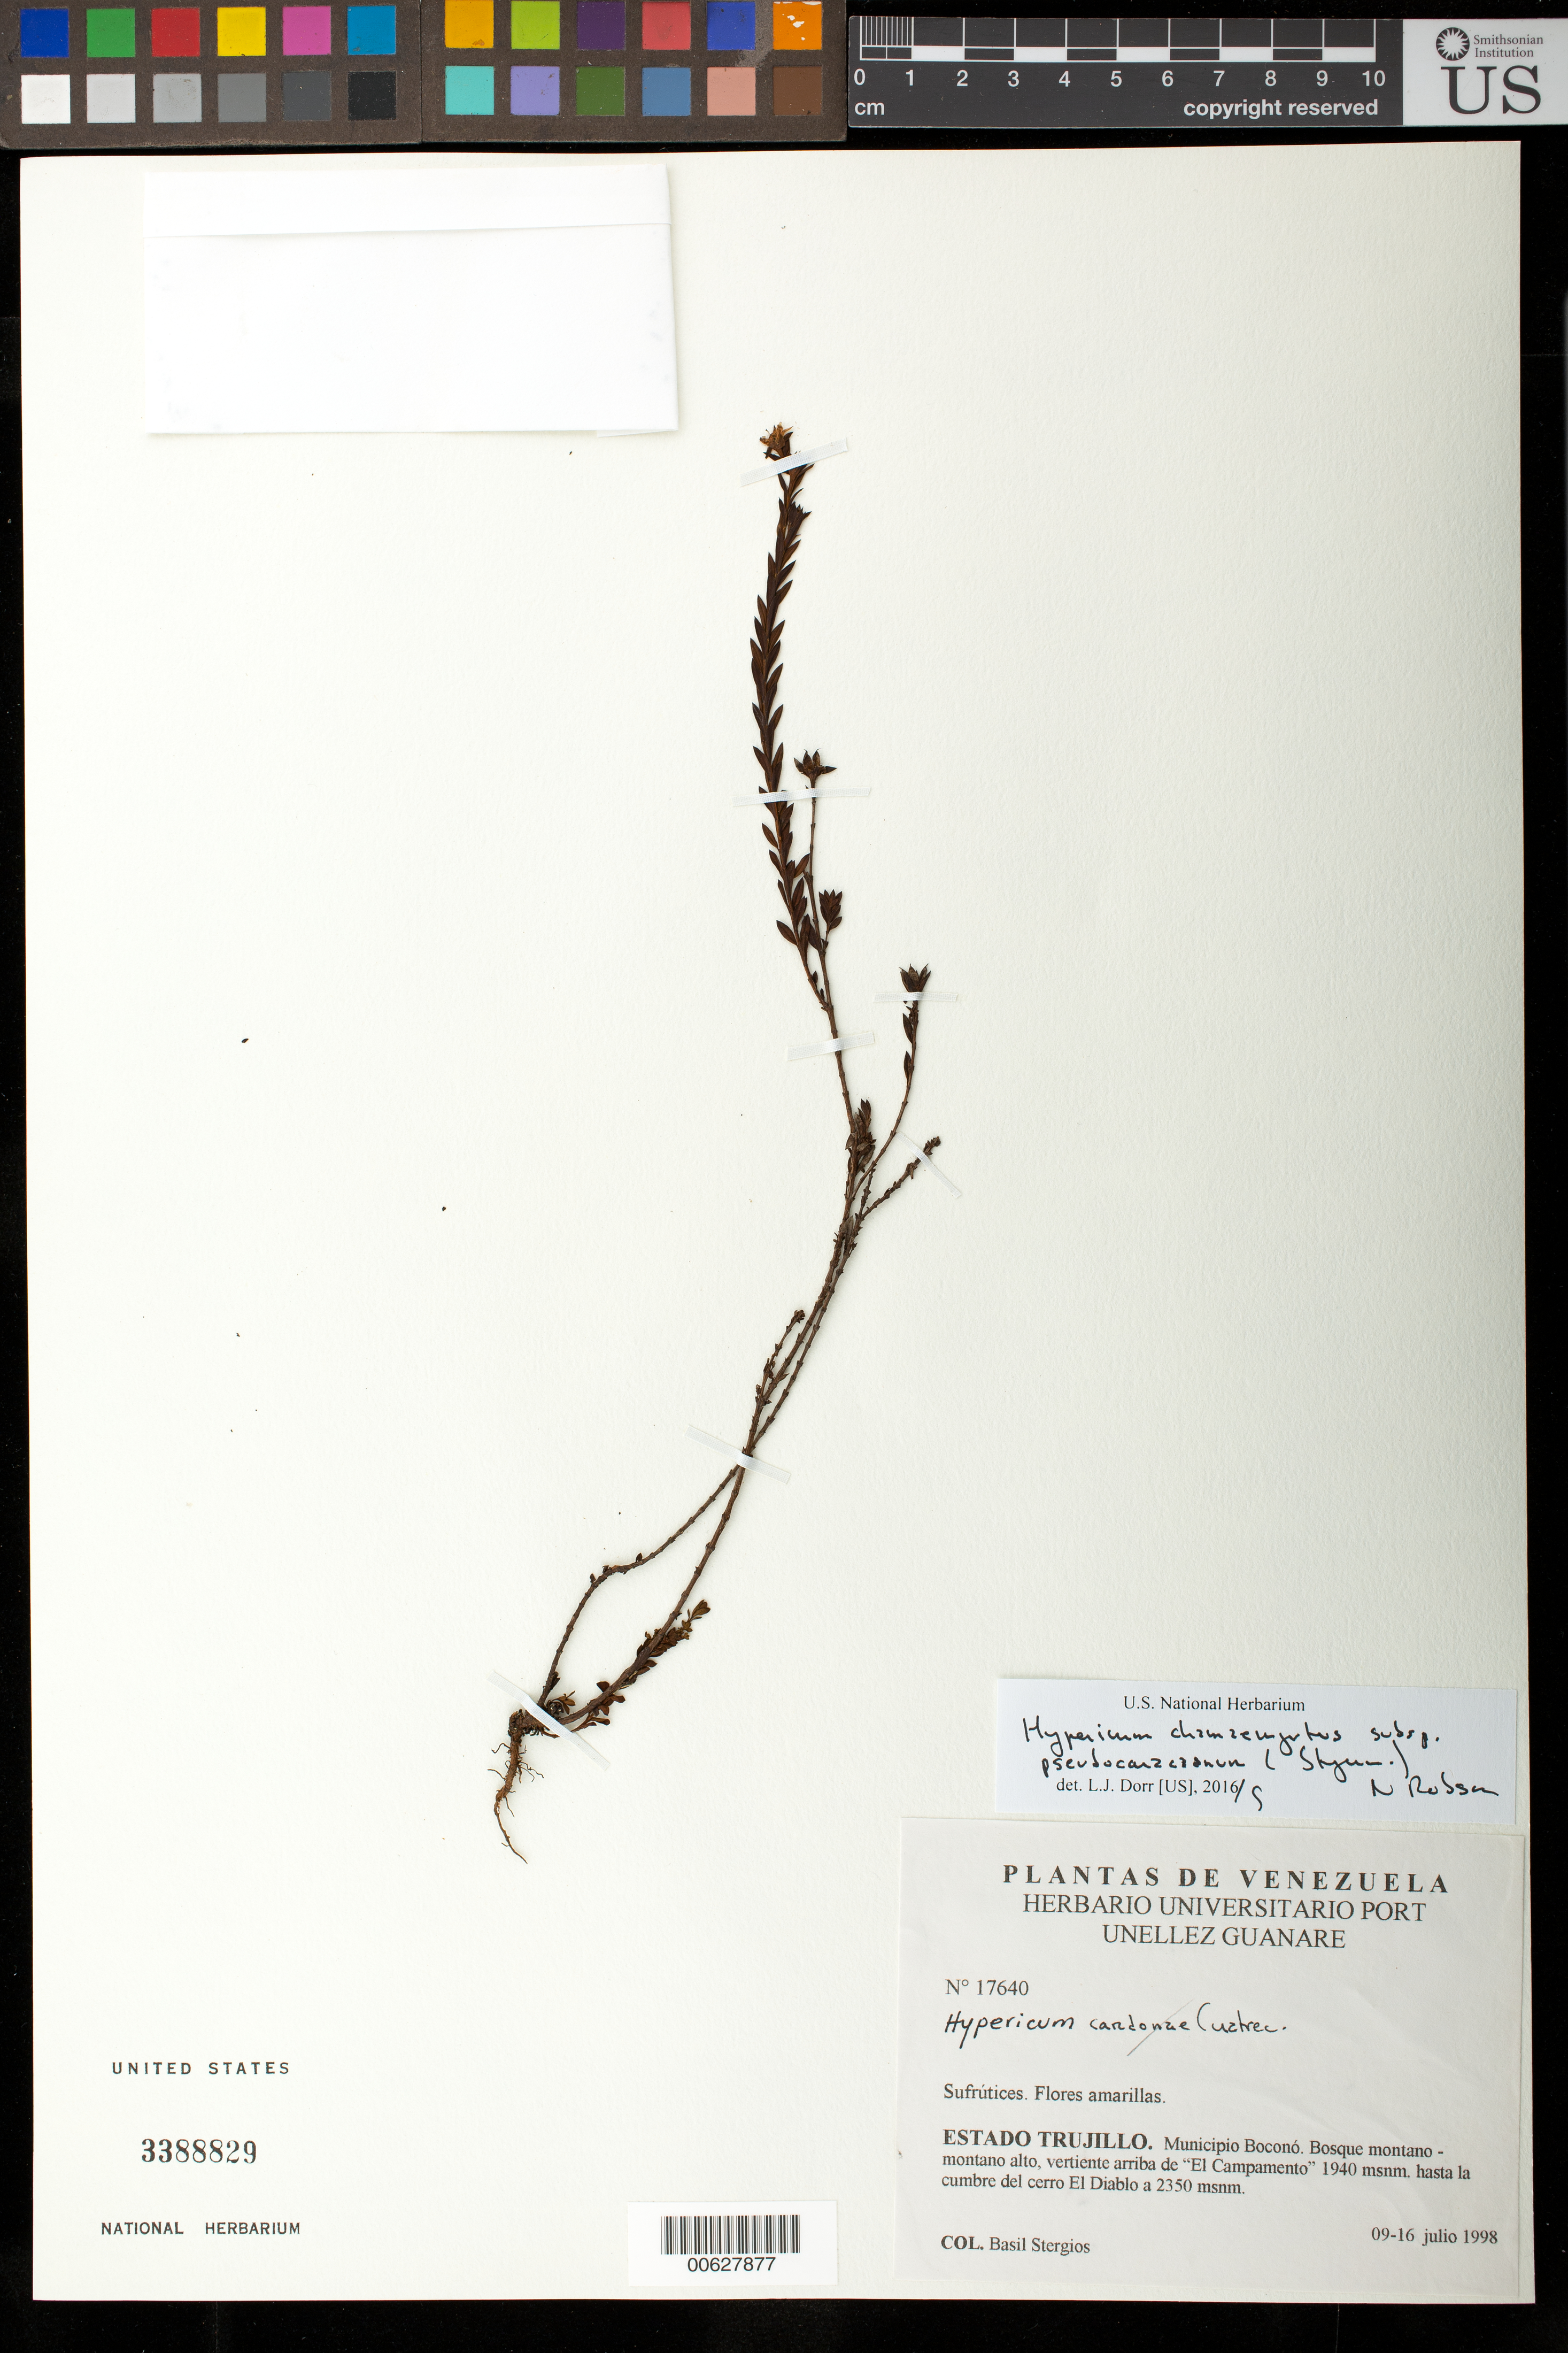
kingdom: Plantae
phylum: Tracheophyta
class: Magnoliopsida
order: Malpighiales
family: Hypericaceae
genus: Hypericum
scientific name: Hypericum chamaemyrtus subsp. pseudocaracasanum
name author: (Steyerm.) N. Robson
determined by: Dorr, L. J., (BOT), Smithsonian Institution - National Museum of Natural History (UNITED STATES)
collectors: B. G. Stergios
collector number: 17640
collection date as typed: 09 Jul 1998 to 16 Jul 1998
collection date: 1998-07-09/1998-07-16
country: Venezuela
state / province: Trujillo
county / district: Boconó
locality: Vertiente arriba de El Campamento 1940 m hasta la cumbre del cerro El Diablo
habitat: Bosque montano - montano alto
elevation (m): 1940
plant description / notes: PORT, US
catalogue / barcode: US 3388829